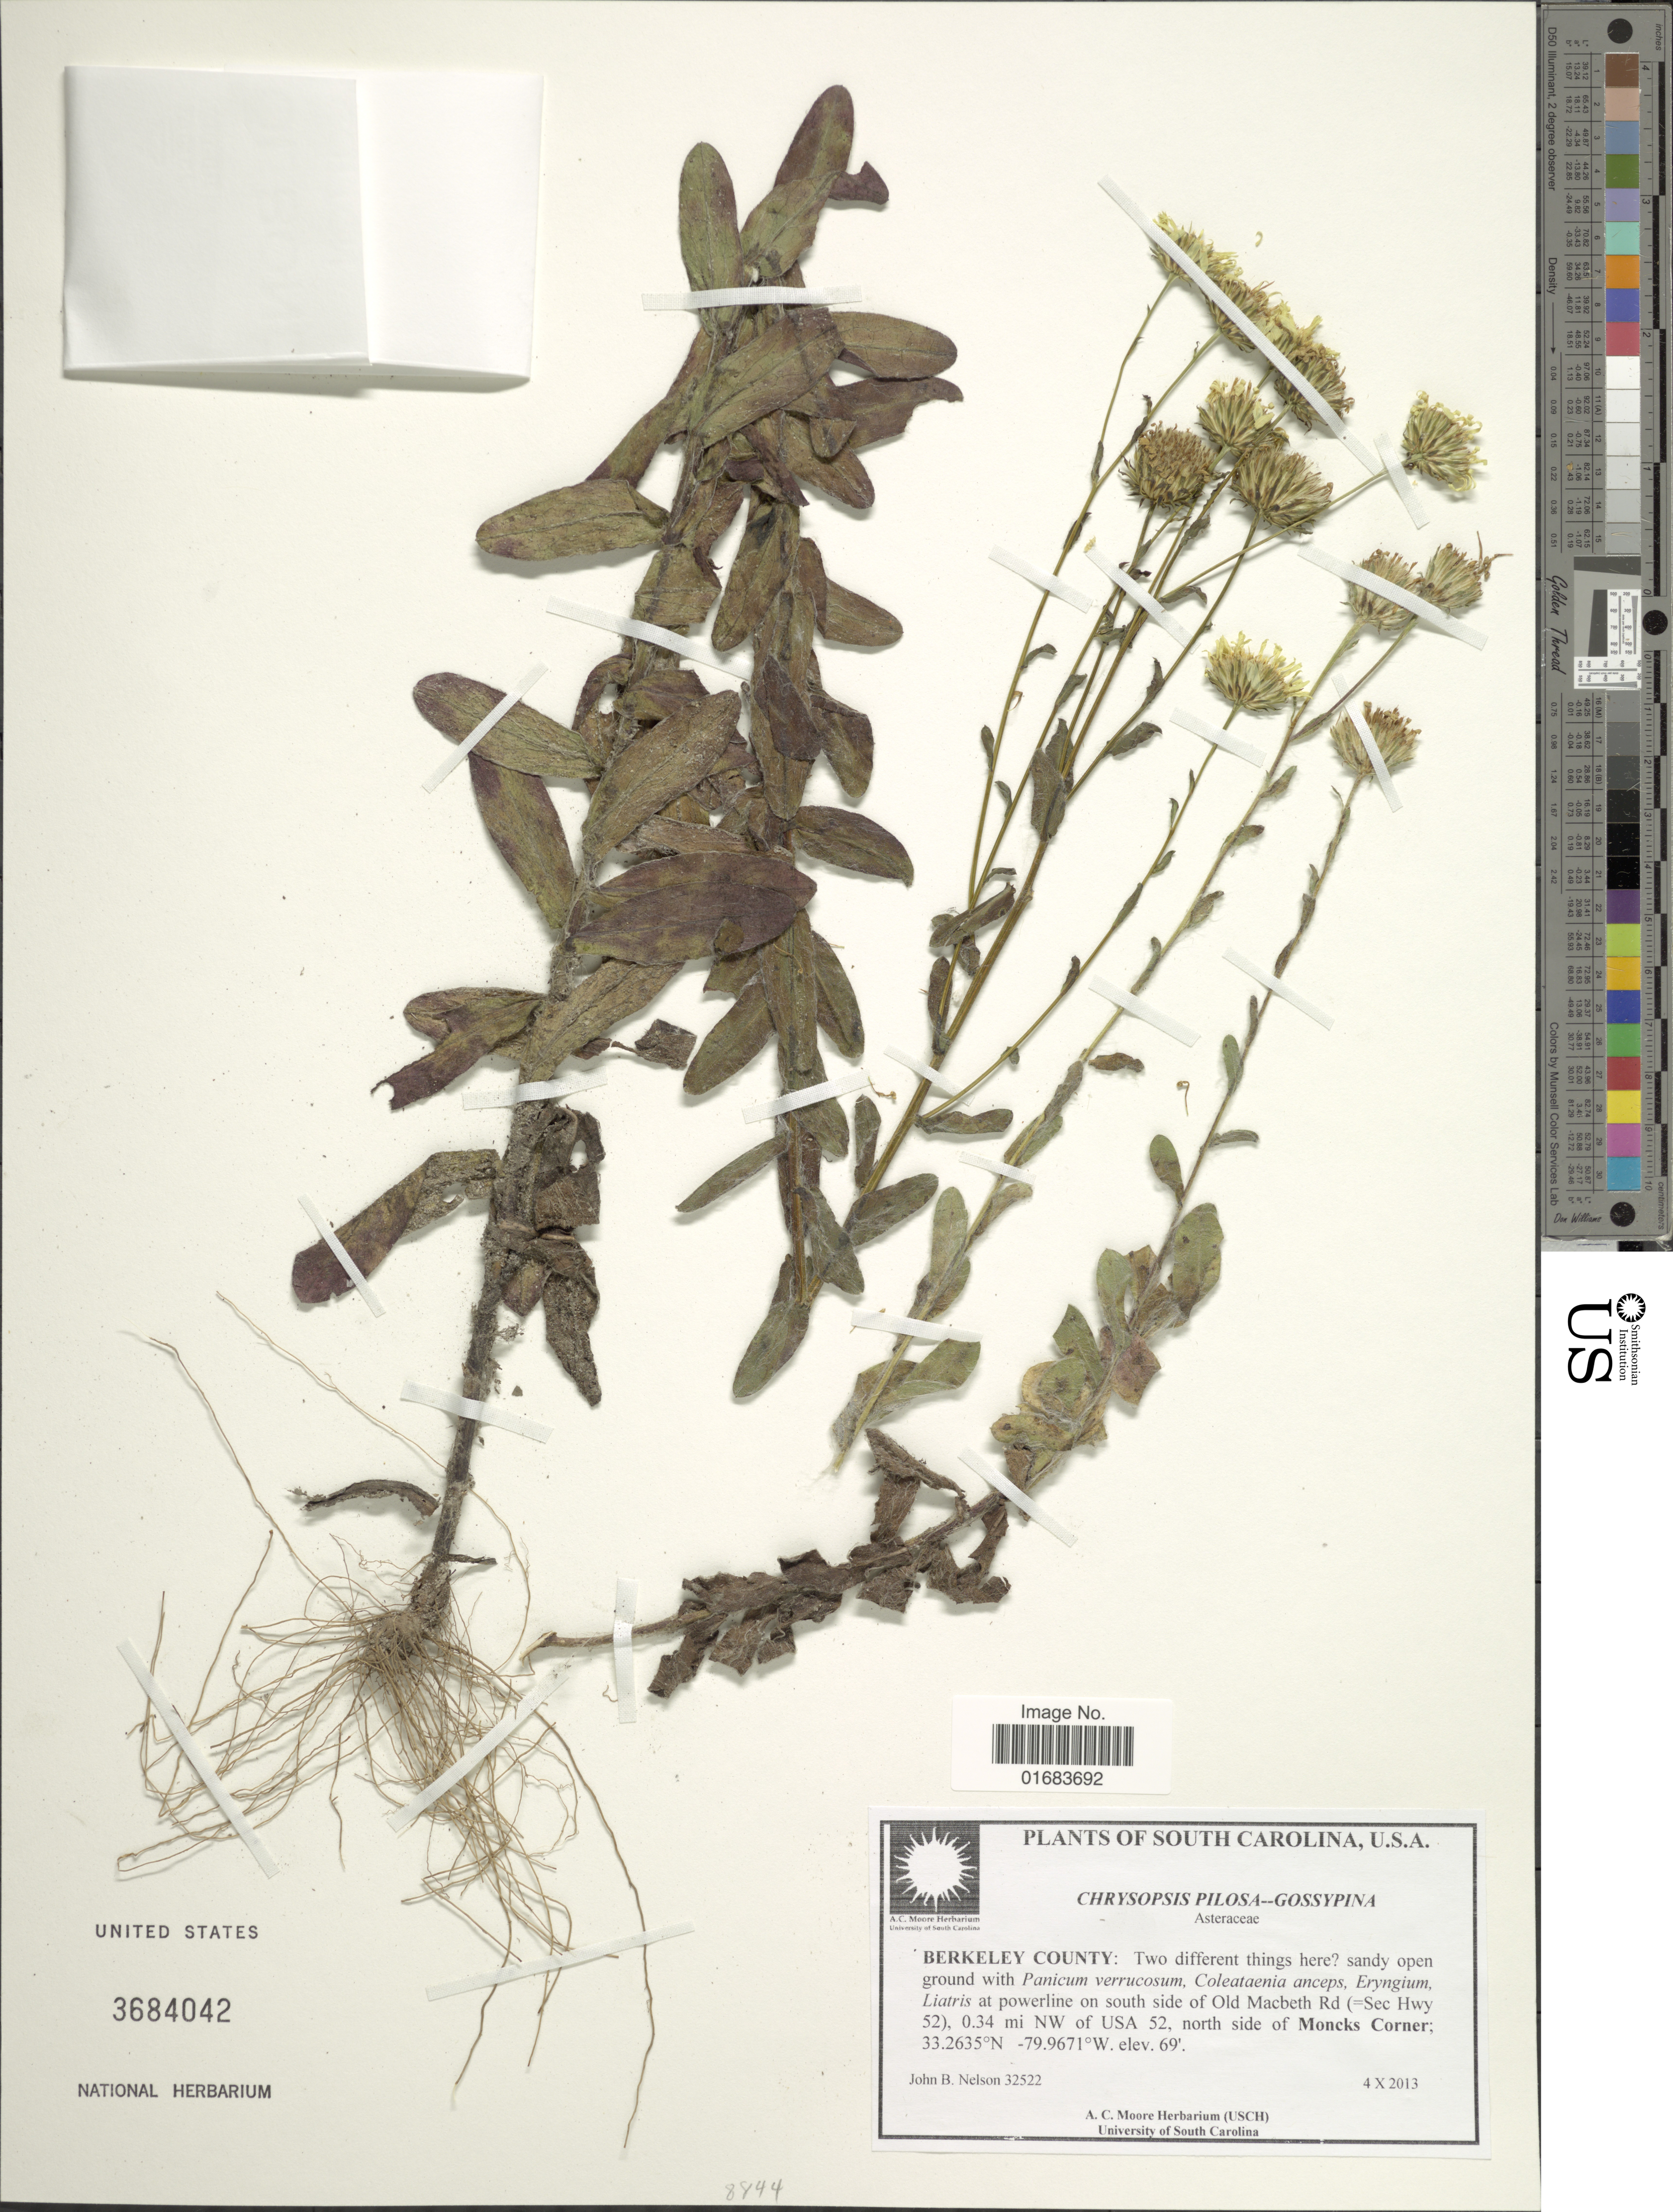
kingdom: Plantae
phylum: Tracheophyta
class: Magnoliopsida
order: Asterales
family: Asteraceae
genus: Chrysopsis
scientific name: Chrysopsis pilosa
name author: Nutt.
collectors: J. B. Nelson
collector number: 32522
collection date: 2013-10-04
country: United States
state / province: South Carolina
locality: Berkeley County: at powerline on south side of Old Macbeth Rd (=Sec Hwy 52), 0.34 mi NW of USA 52, north side of Moncks Corner.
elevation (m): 21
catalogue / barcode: US 3684042